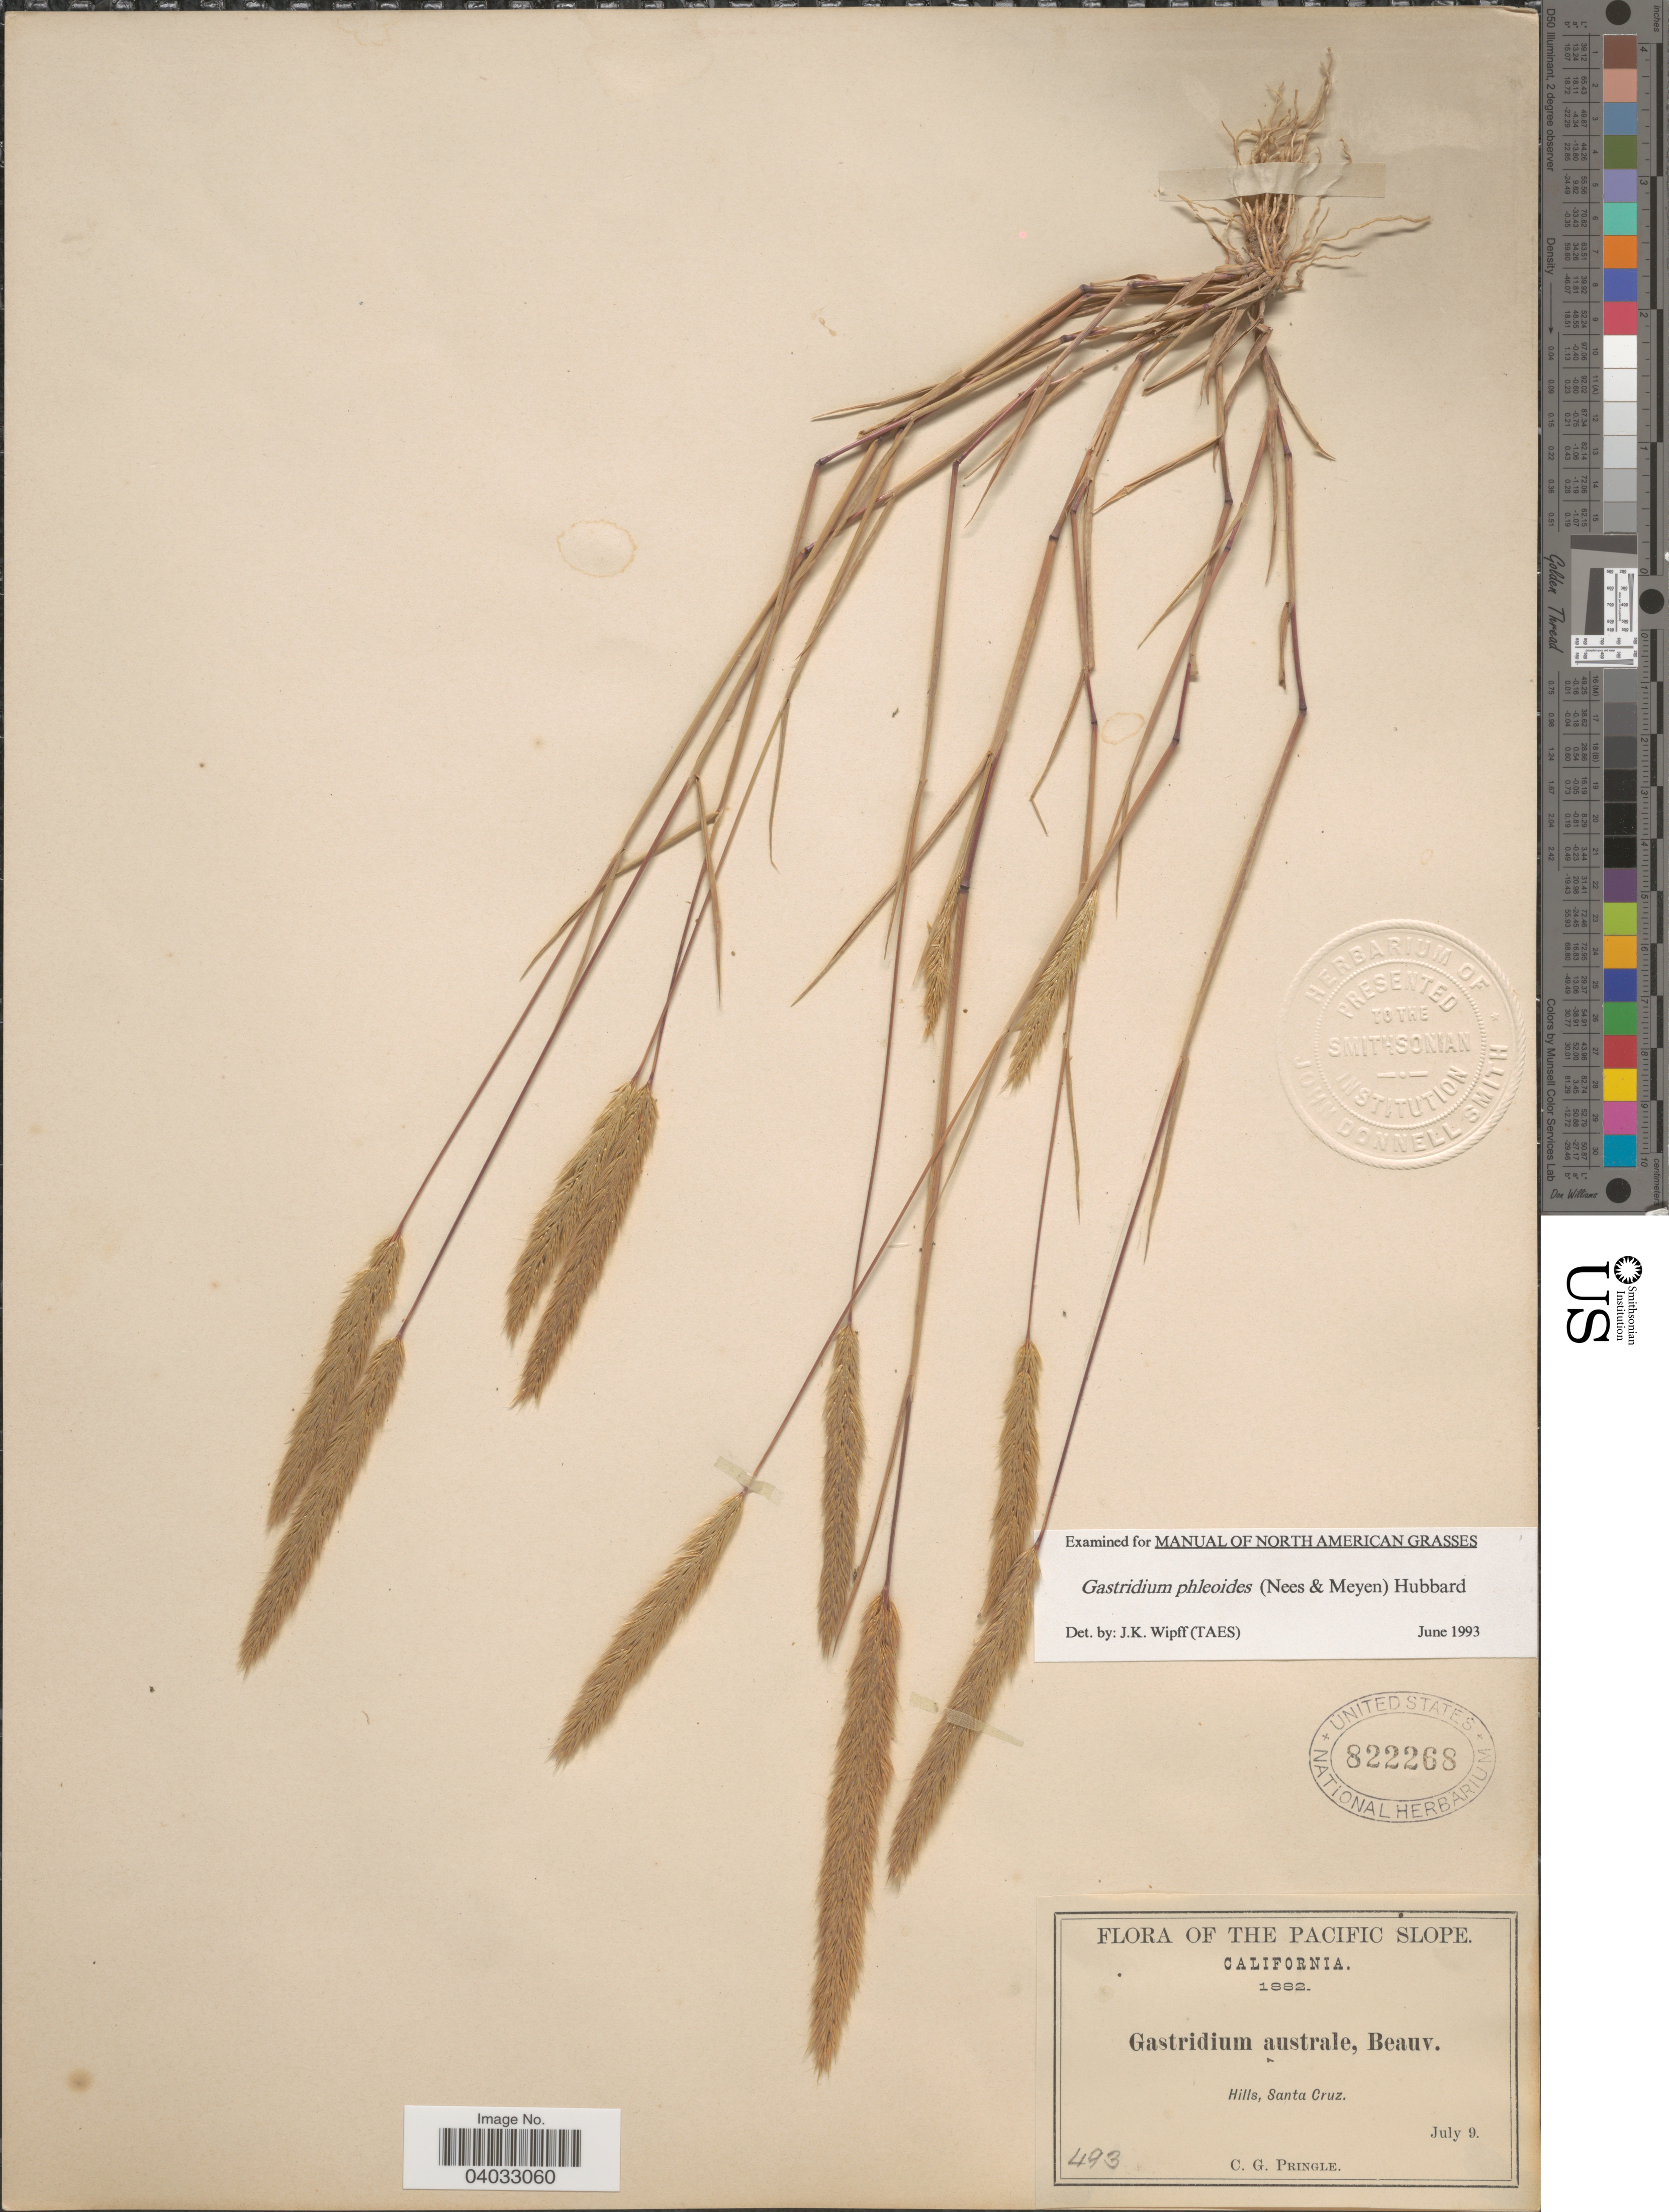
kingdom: Plantae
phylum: Tracheophyta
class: Liliopsida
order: Poales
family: Poaceae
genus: Gastridium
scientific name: Gastridium phleoides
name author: (Nees) C.E. Hubb.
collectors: C. G. Pringle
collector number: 493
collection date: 1882-07-09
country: United States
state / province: California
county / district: Santa Cruz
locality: The Pacific Slope. Santa Cruz.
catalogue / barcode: US 822268